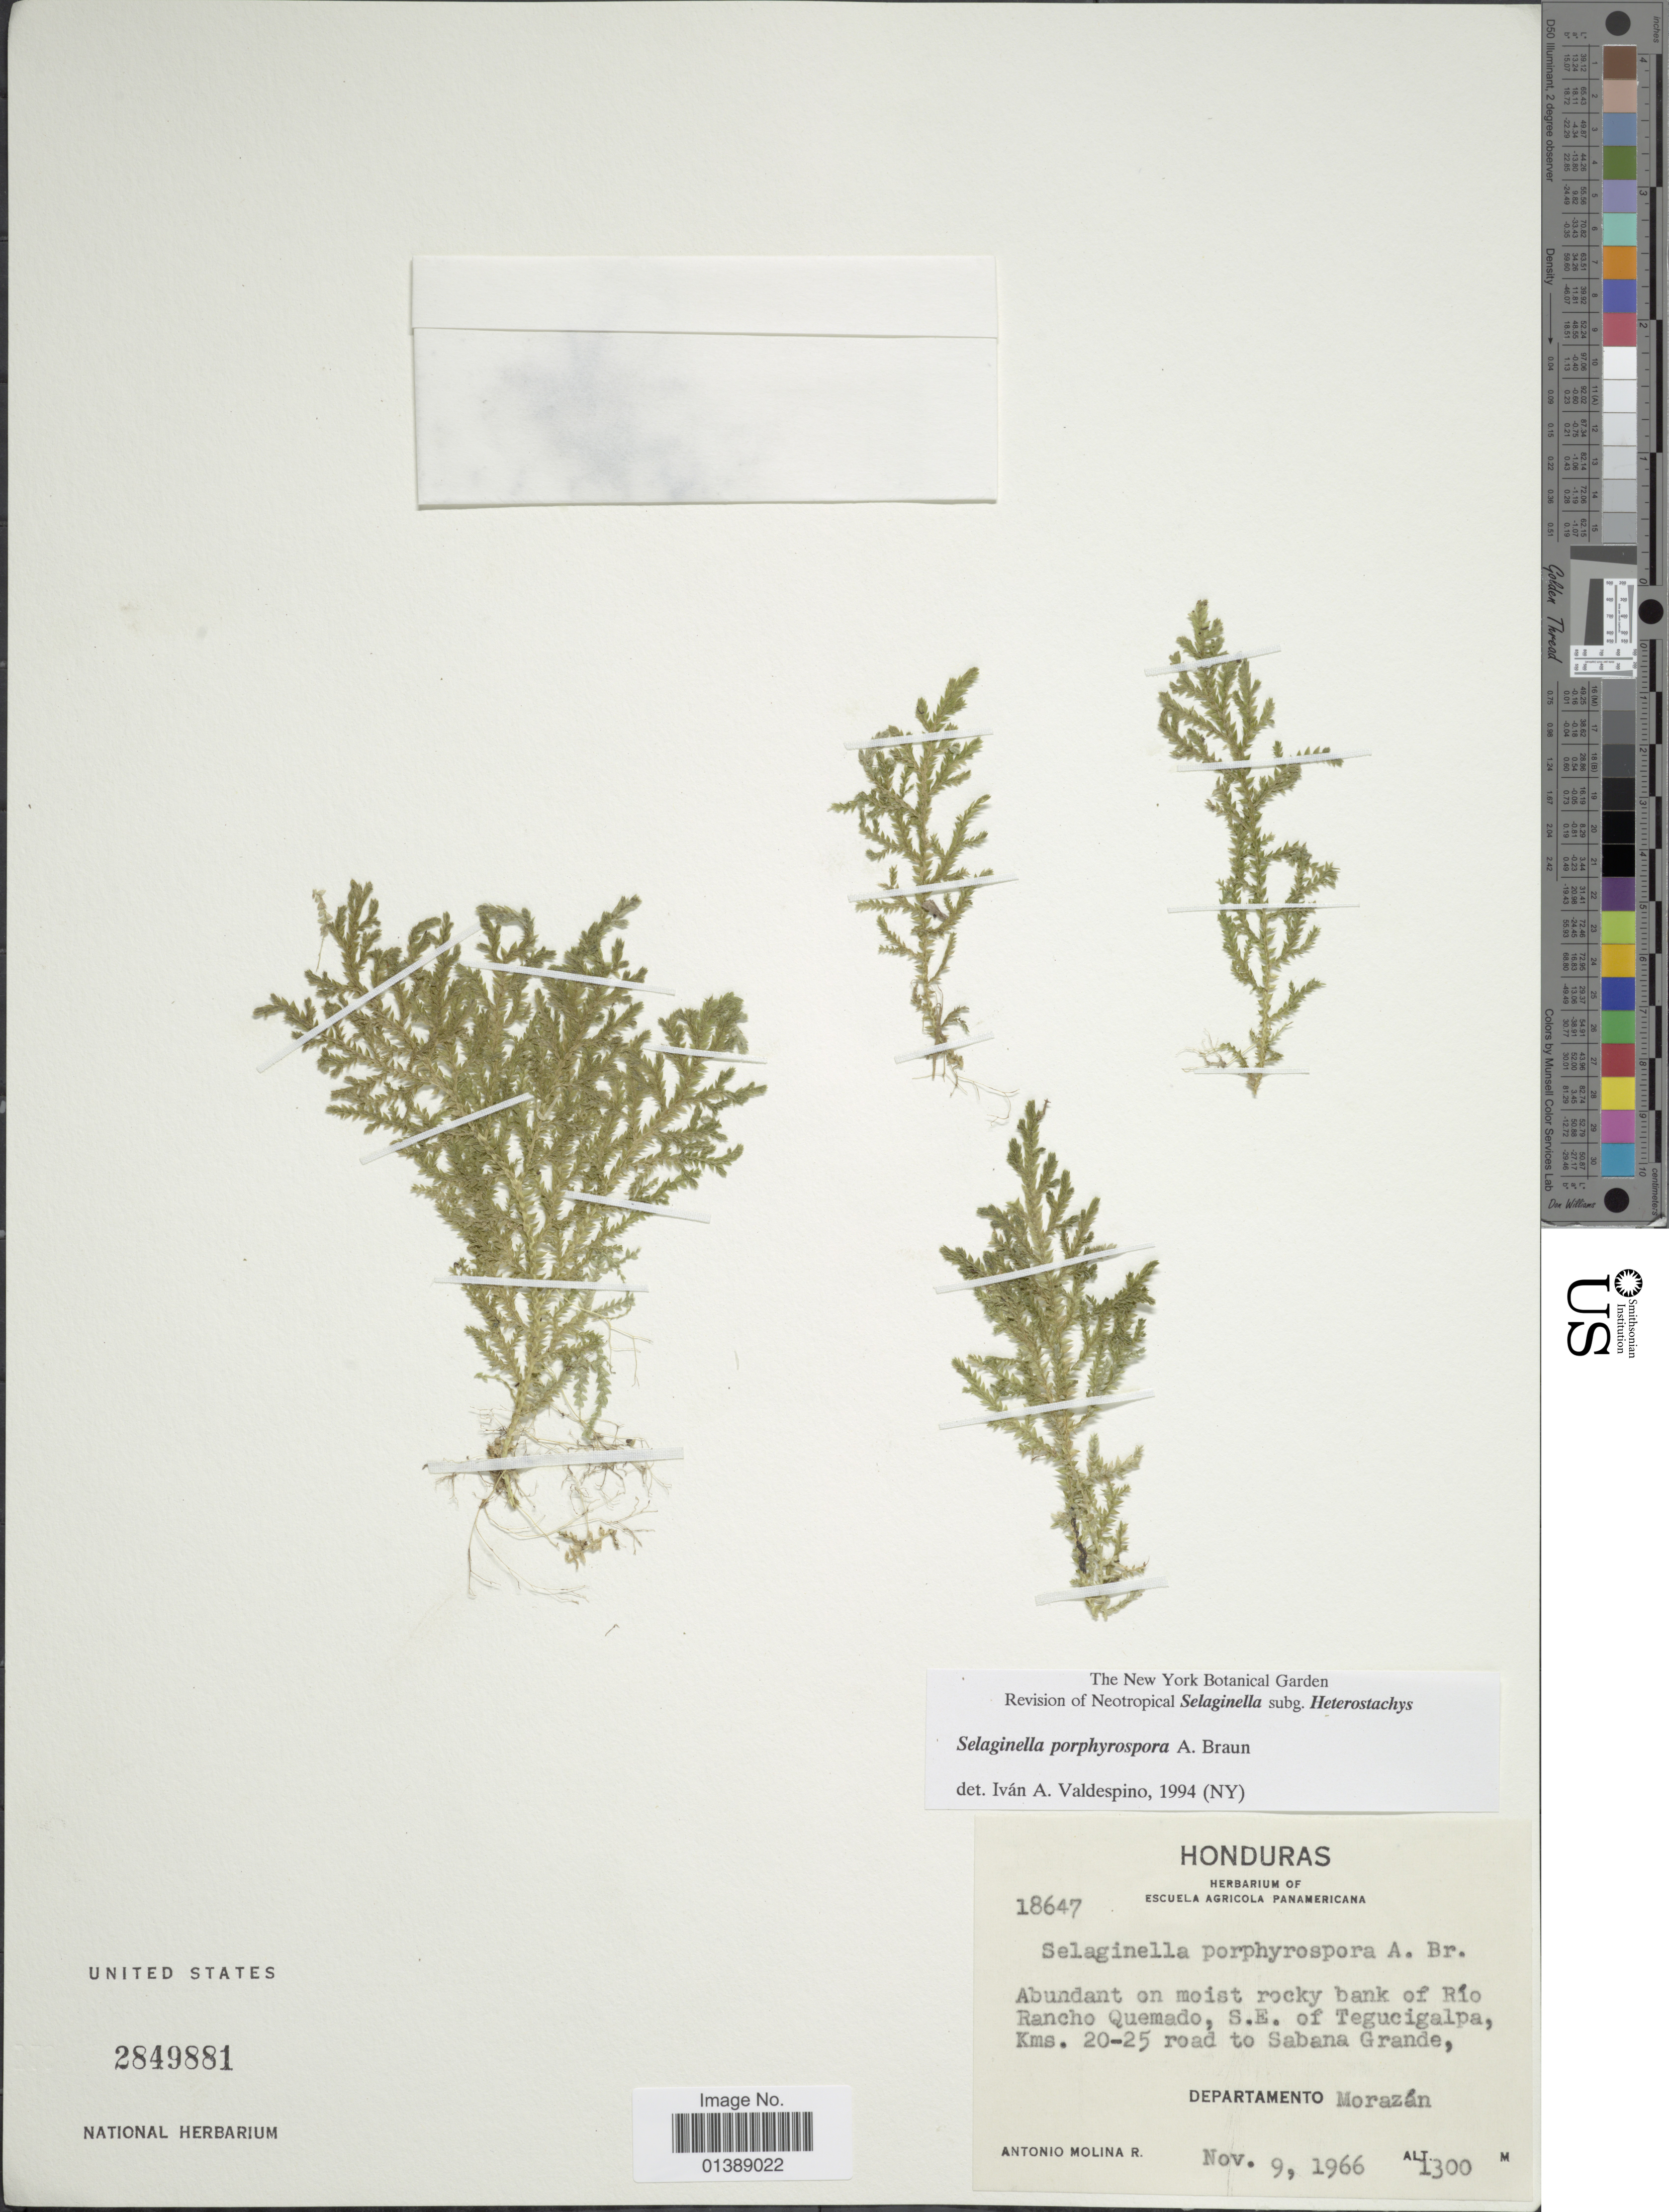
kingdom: Plantae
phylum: Tracheophyta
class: Lycopodiopsida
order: Selaginellales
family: Selaginellaceae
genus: Selaginella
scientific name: Selaginella porphyrospora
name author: A. Braun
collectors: A. Molina R.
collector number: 18647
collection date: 1966-11-09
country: Honduras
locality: Abundant on moist rocky bank of Río Rancho Quemado,S.E. of Tegucigalpa, Kms. 20-25 road to Saban Grande, Departamento Morazán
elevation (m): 1300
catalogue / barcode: US 2849881